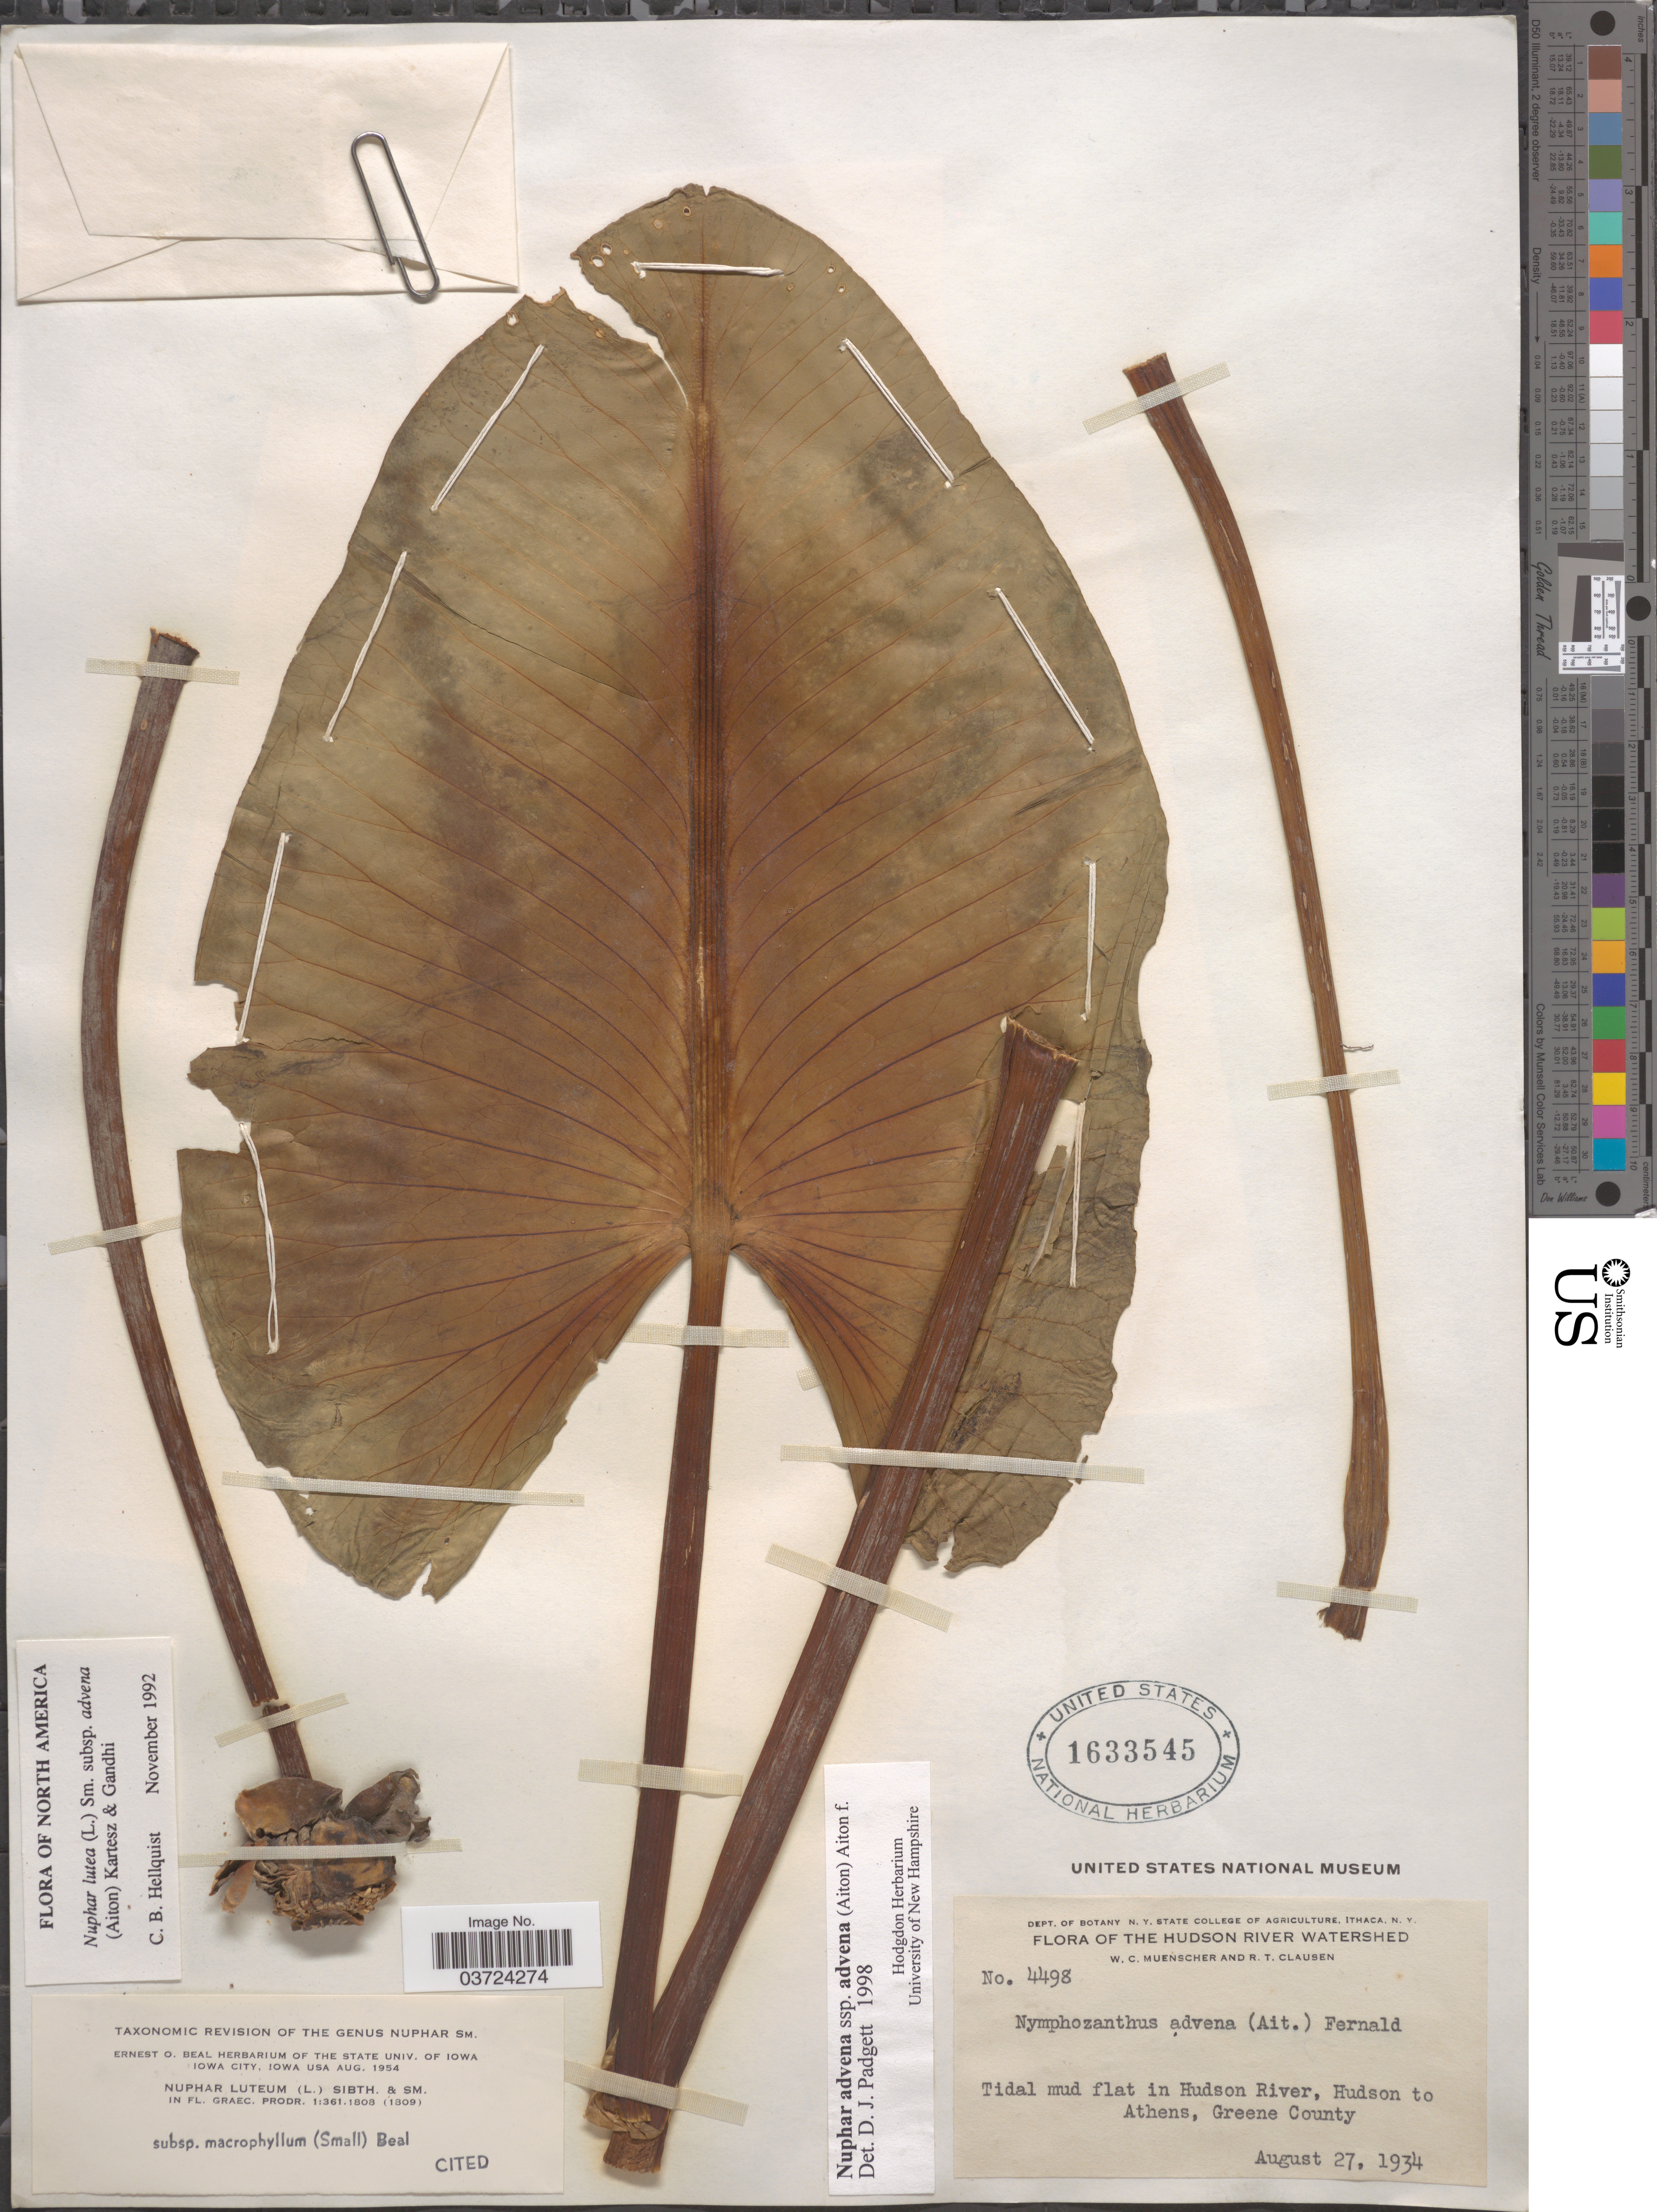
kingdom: Plantae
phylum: Tracheophyta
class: Magnoliopsida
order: Nymphaeales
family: Nymphaeaceae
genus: Nuphar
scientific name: Nuphar advena subsp. advena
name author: (Aiton) W.T. Aiton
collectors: W. Muenscher & R. T. Clausen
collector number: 4498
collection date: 1934-08-27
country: United States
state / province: New York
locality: The Hudson River Watershed. In Hudson River, Hudson to Athens, Greene County.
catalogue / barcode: US 1633545